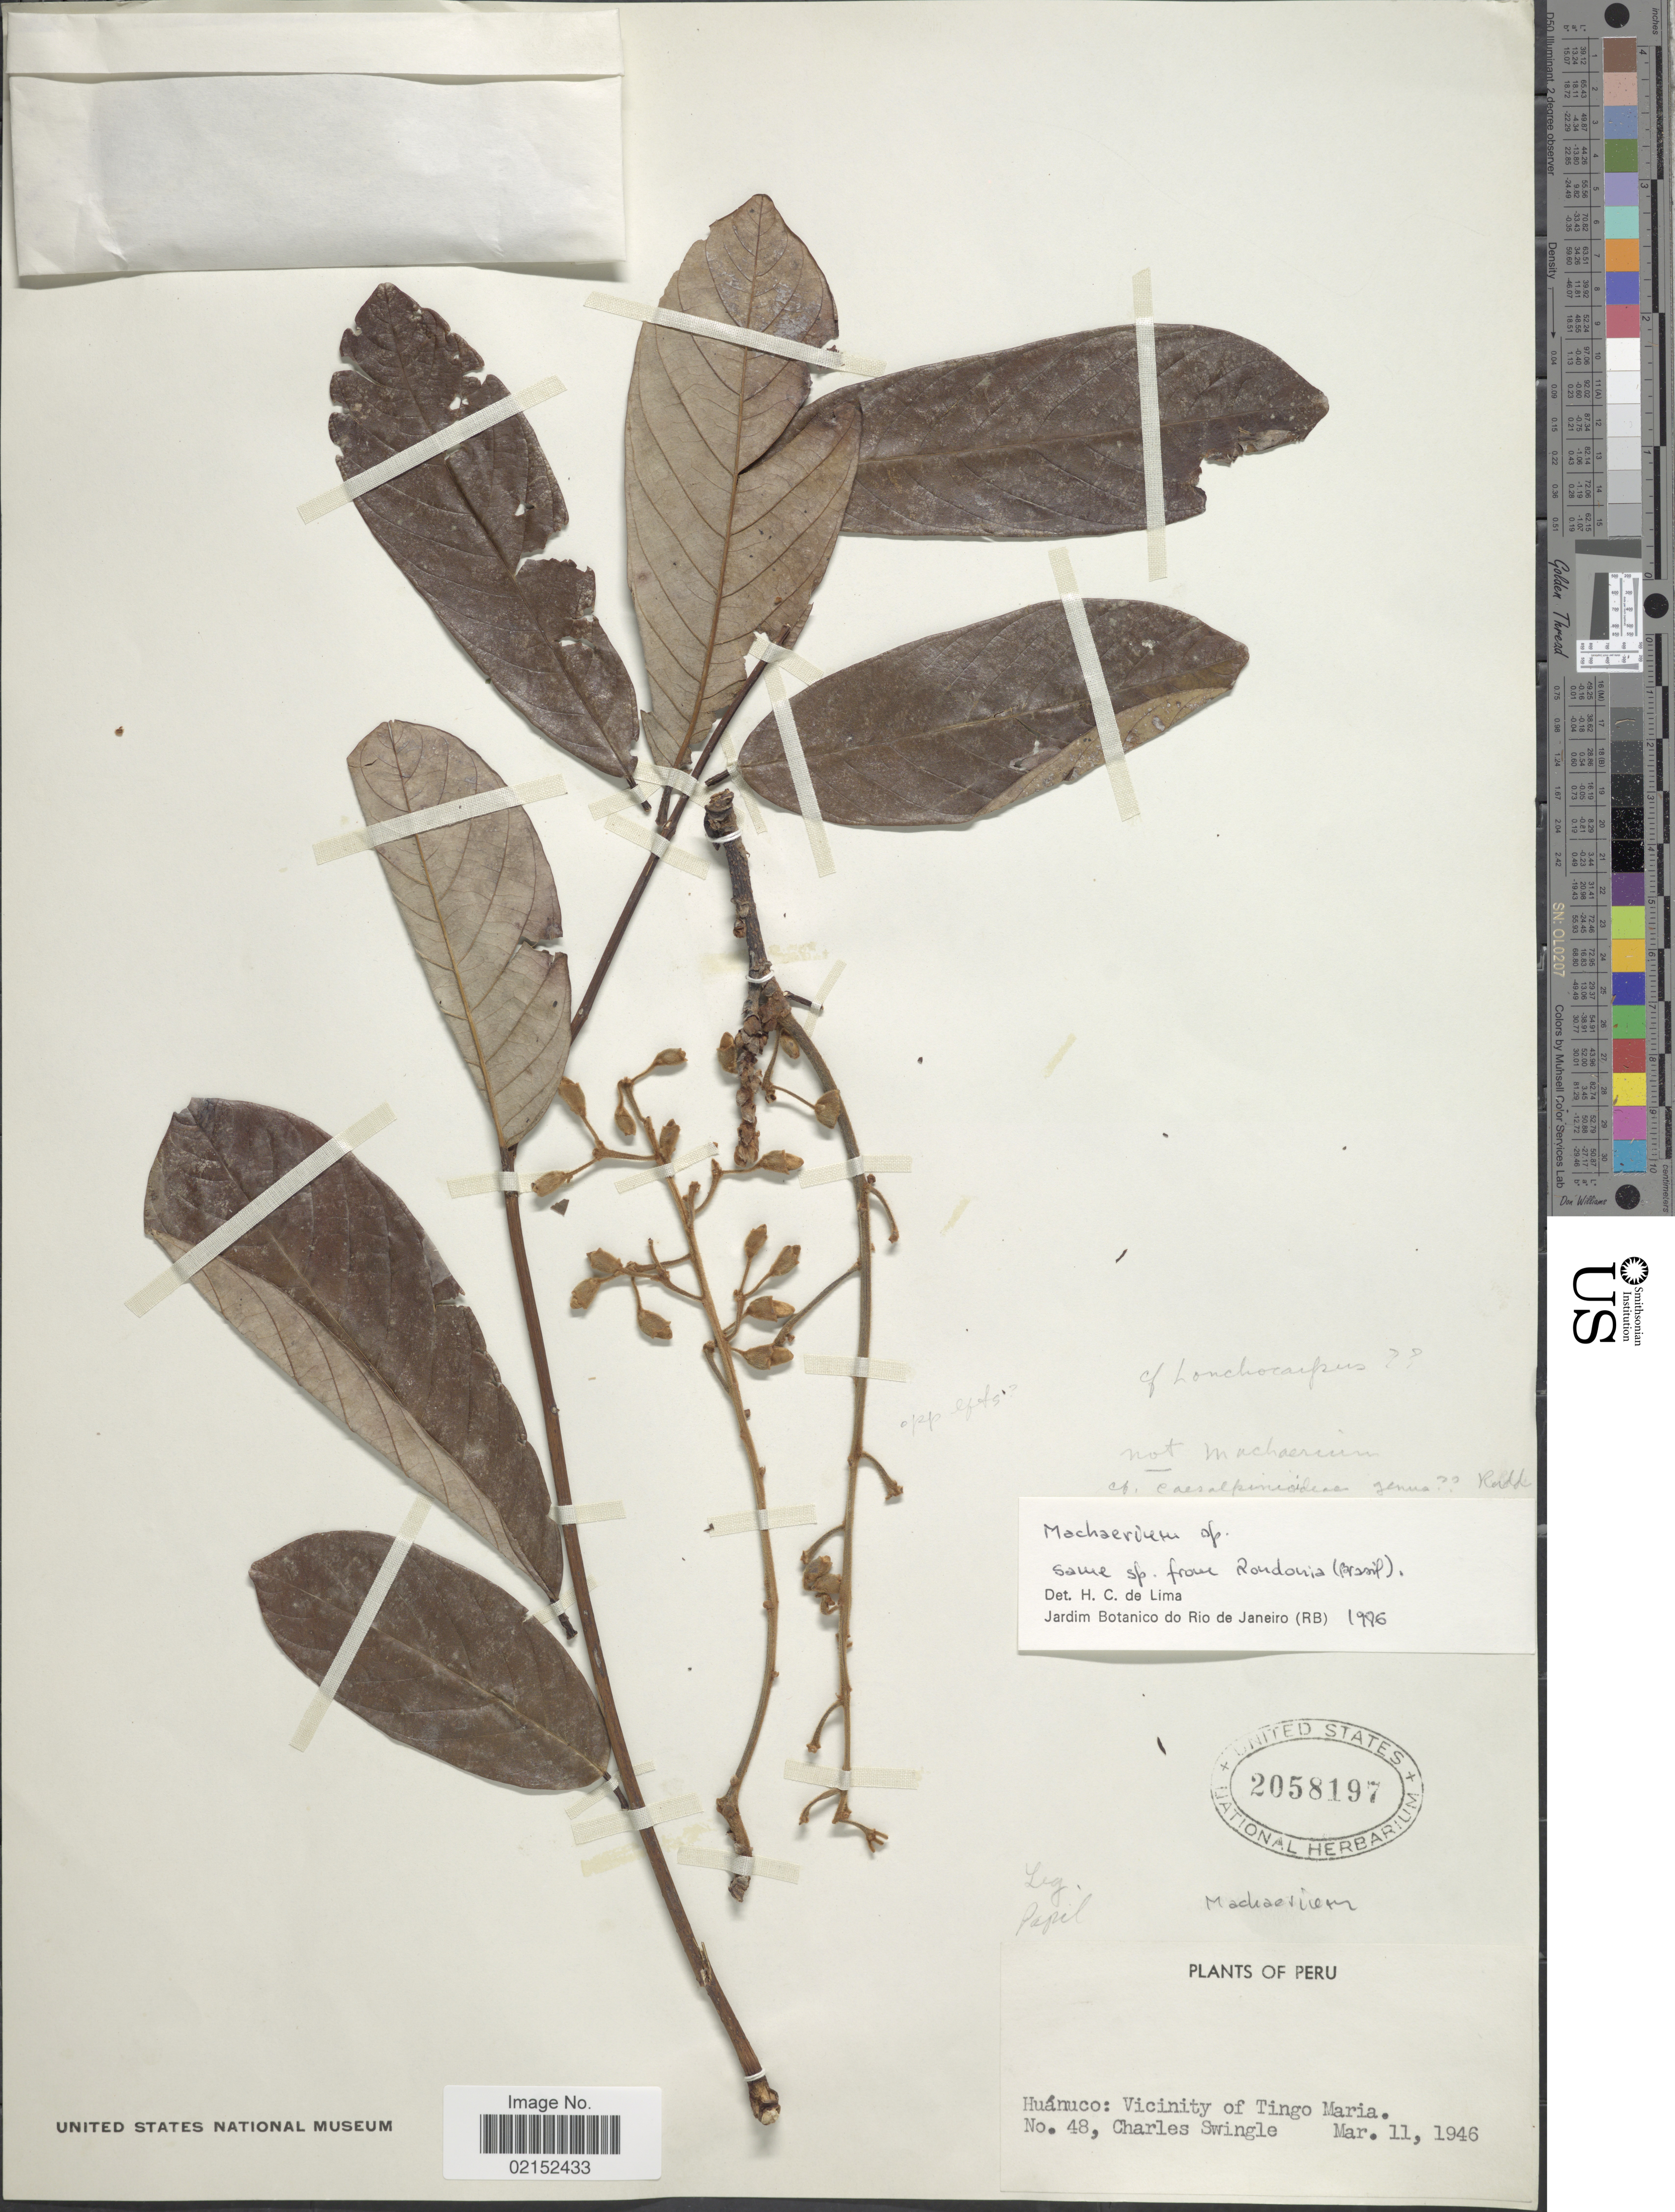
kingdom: Plantae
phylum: Tracheophyta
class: Magnoliopsida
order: Fabales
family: Fabaceae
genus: Lonchocarpus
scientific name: Lonchocarpus sp.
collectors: C. Swingle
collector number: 48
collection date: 1946-03-11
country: Peru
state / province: Huánuco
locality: Vicinity of Tingo Maria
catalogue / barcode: US 2058197